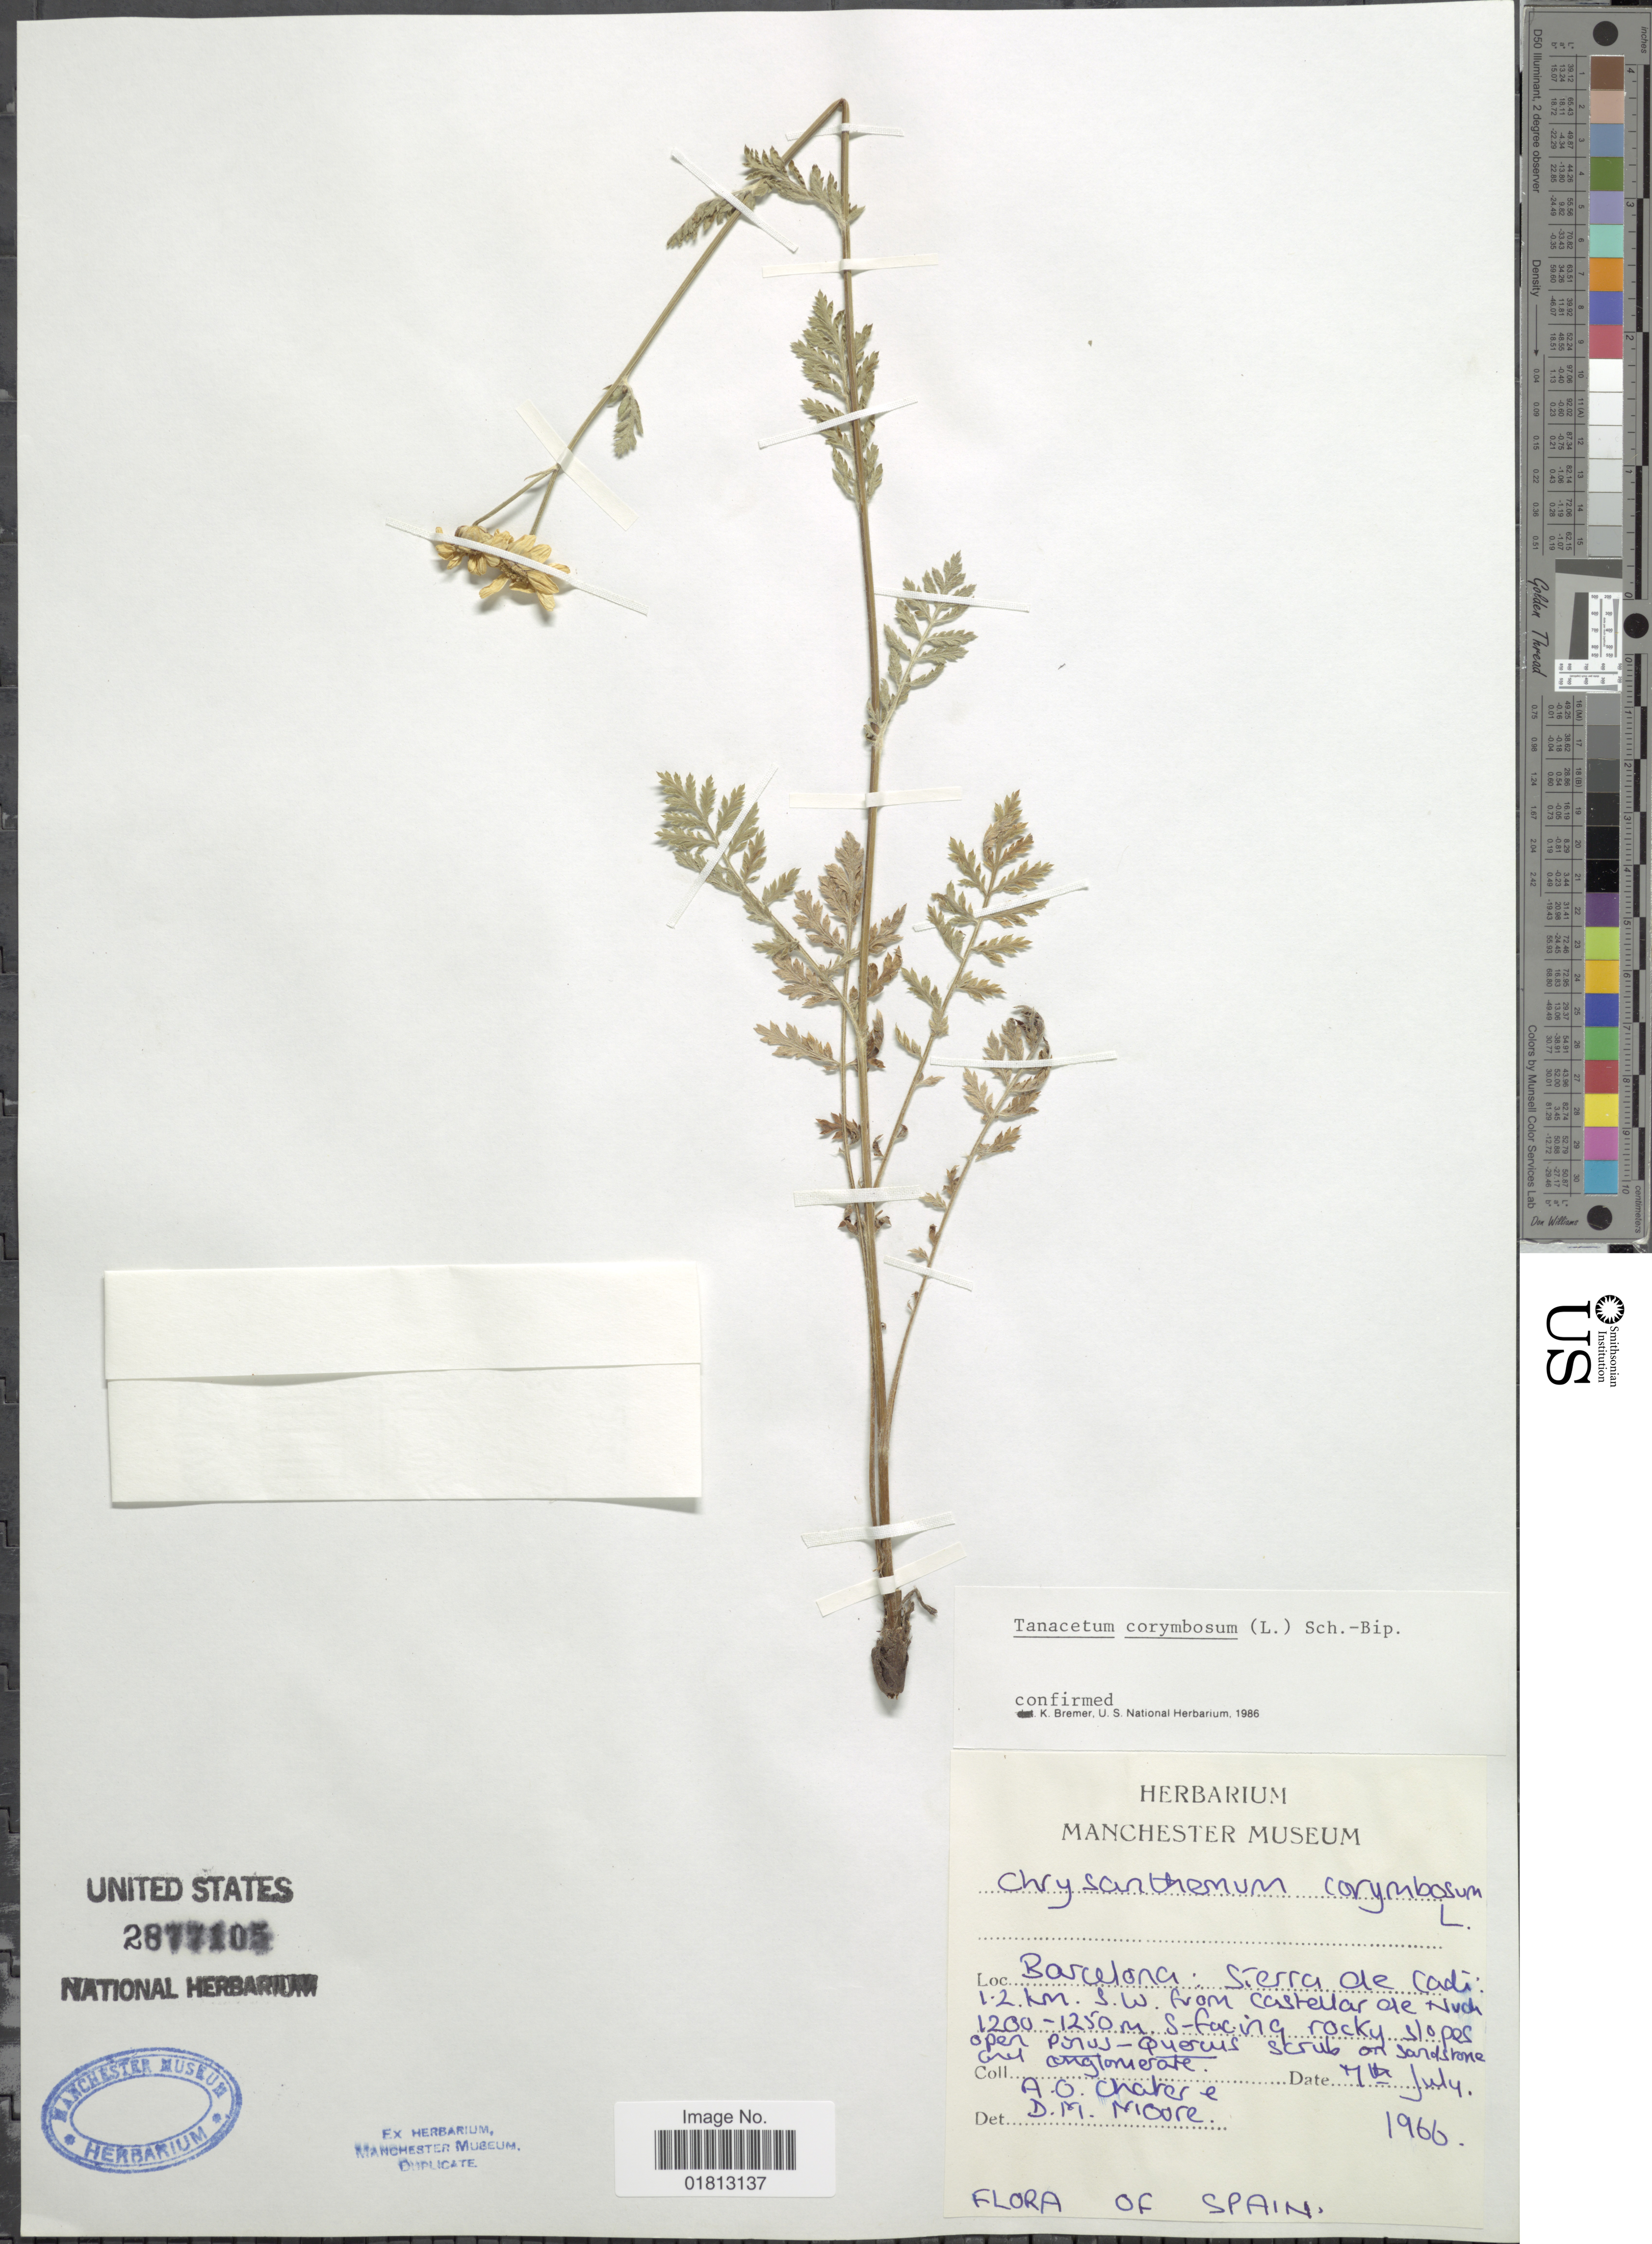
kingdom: Plantae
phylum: Tracheophyta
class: Magnoliopsida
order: Asterales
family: Asteraceae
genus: Tanacetum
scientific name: Tanacetum corymbosum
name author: (L.) Sch. Bip.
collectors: A. O. Chater & D. Moore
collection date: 1966-07-07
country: Spain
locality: Barcelona, Sierra de Cadi, 1.2 km S. W. from castellar de Nuah, S facing rocky slopes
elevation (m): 1200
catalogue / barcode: US 2877105